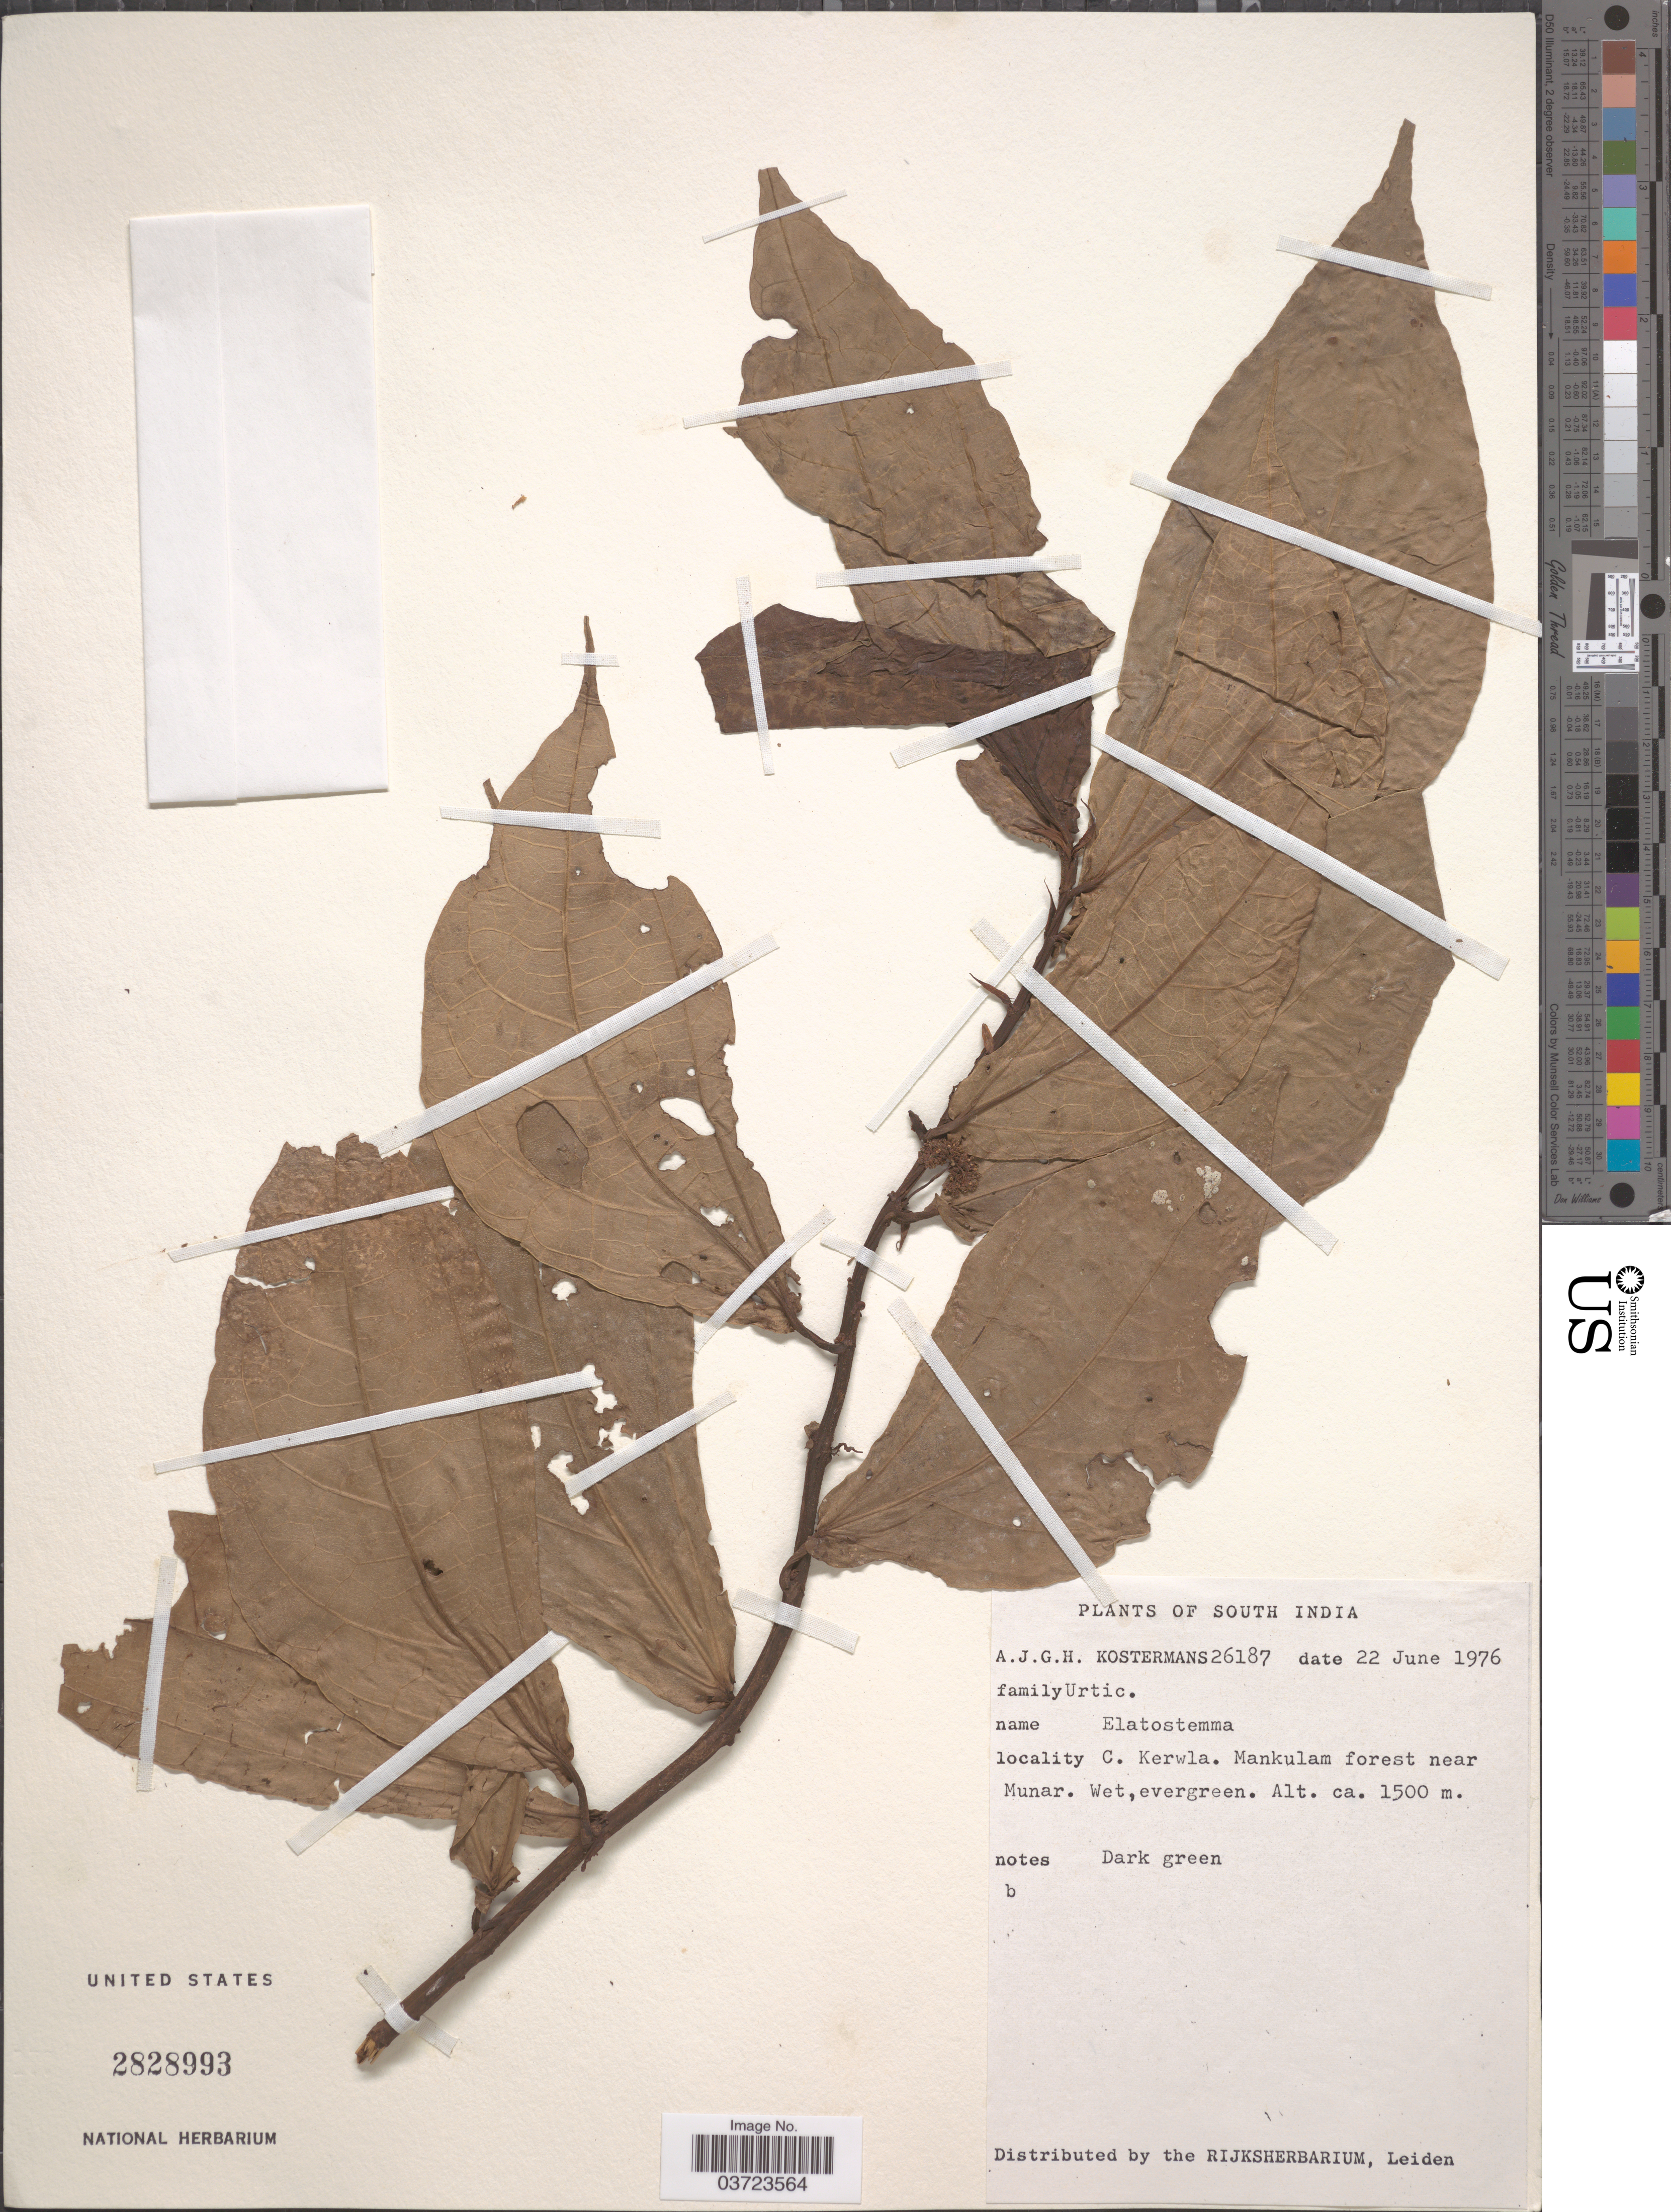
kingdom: Plantae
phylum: Tracheophyta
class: Magnoliopsida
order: Rosales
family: Urticaceae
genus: Elatostema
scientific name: Elatostema sp.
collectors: A. J. G. Kostermans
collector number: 26187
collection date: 1976-06-22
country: India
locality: South India. C. Kerwla. Mankulam forest near Munar.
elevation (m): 1500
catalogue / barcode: US 2828993